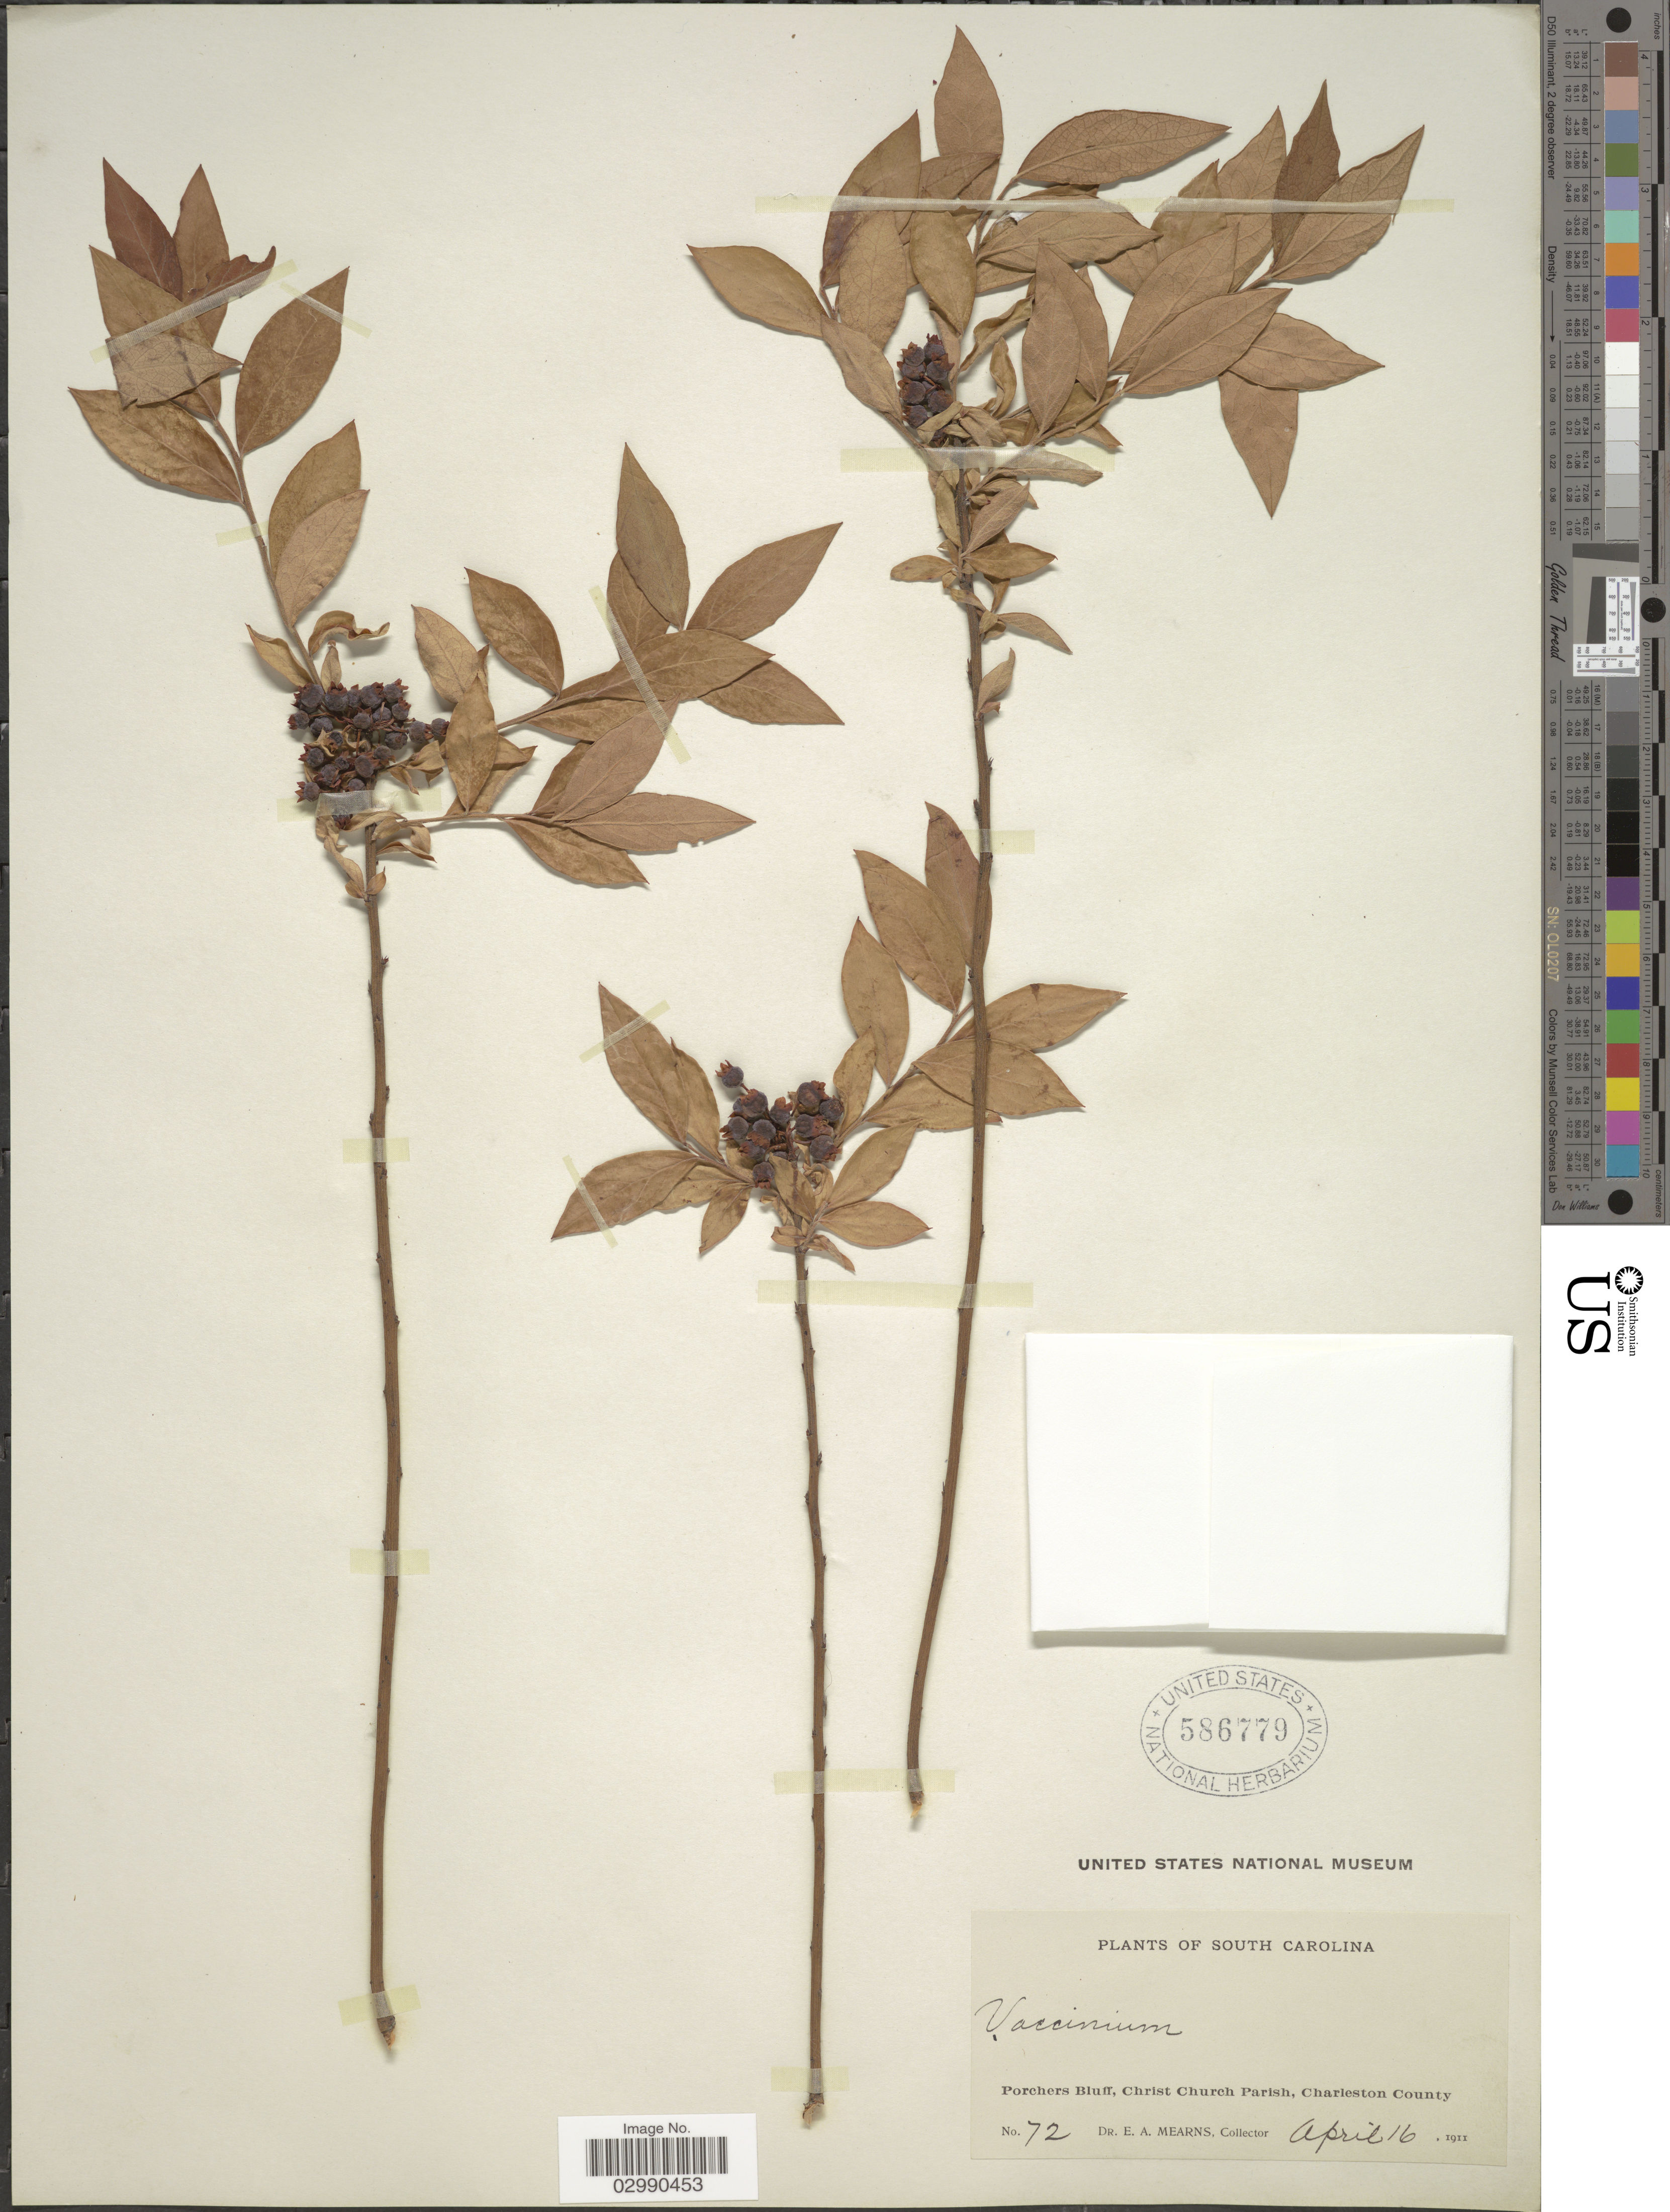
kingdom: Plantae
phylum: Tracheophyta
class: Magnoliopsida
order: Ericales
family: Ericaceae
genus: Vaccinium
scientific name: Vaccinium vacillans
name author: Kalm ex Torr.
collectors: E. A. Mearns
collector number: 72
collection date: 1911-04-16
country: United States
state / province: South Carolina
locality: Porchers Bluff, Christ Church Parish, Charleston County.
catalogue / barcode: US 586779